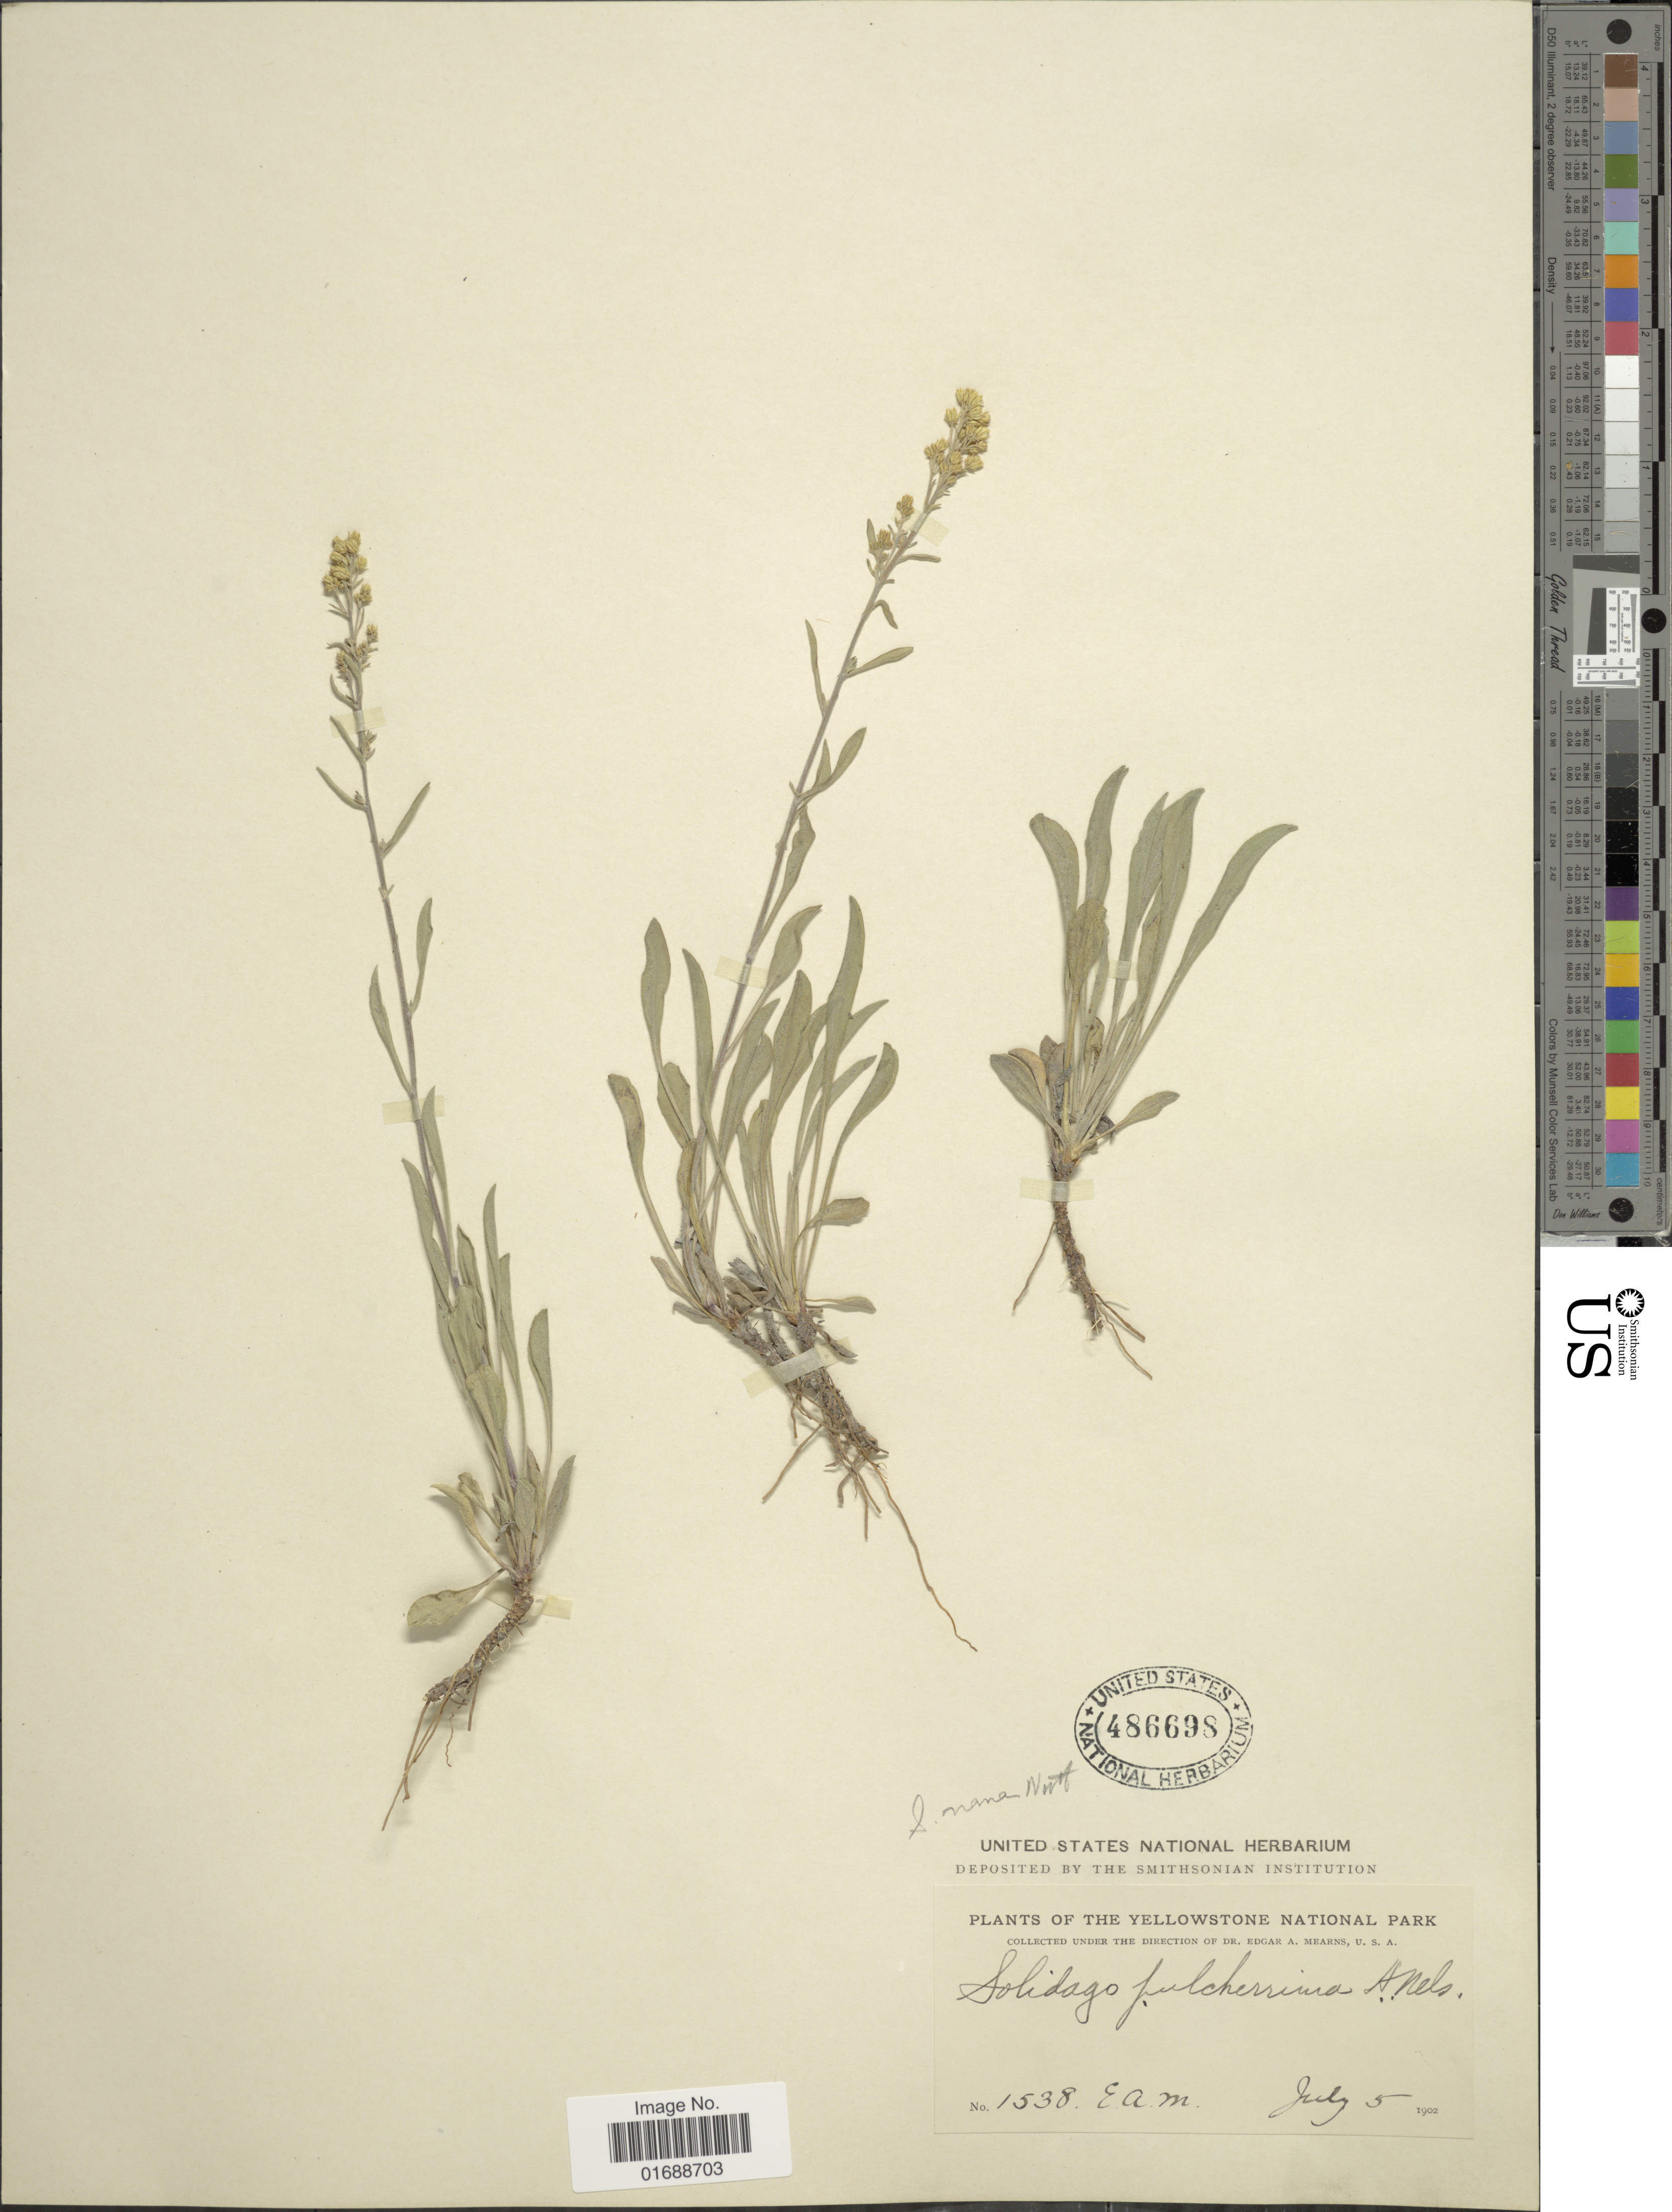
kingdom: Plantae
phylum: Tracheophyta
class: Magnoliopsida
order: Asterales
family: Asteraceae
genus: Solidago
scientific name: Solidago nana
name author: Nutt.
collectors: E. A. Mearns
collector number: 1538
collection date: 1902-07-05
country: United States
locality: Yellowstone National Park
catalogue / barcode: US 486698